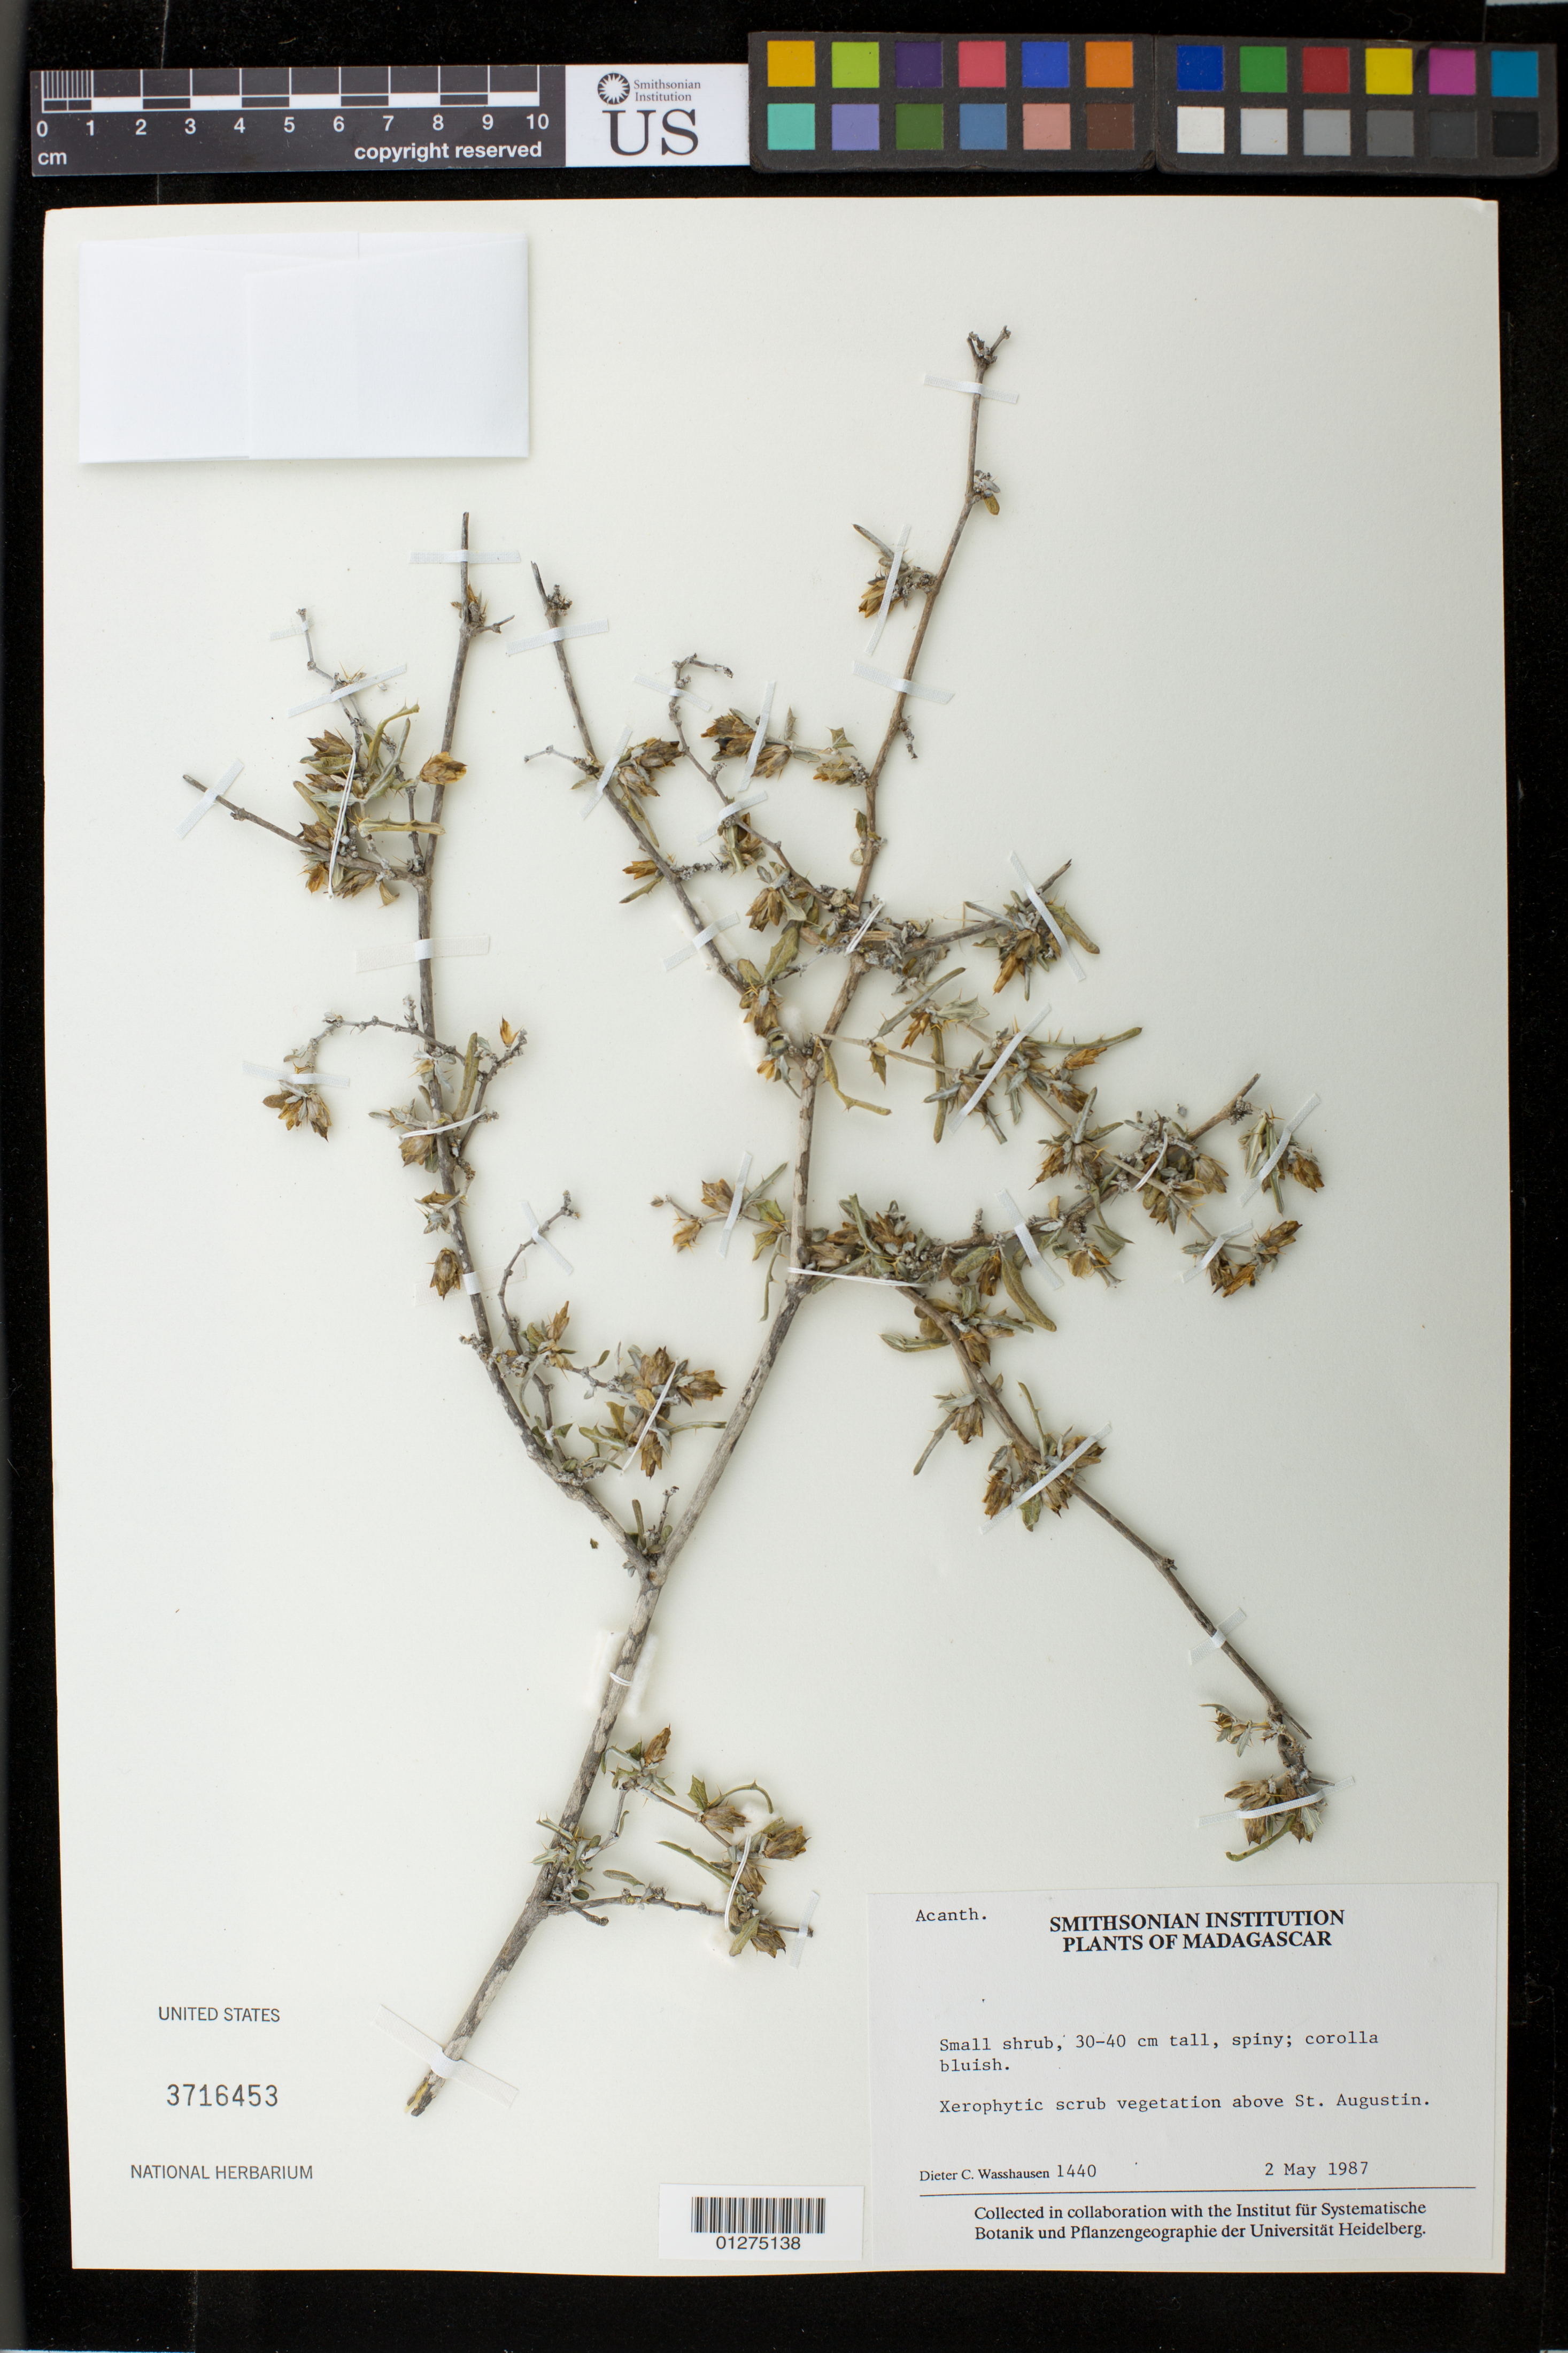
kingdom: Plantae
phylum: Tracheophyta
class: Magnoliopsida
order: Lamiales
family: Acanthaceae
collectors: D. C. Wasshausen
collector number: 1440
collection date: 1987-05-02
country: Madagascar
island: Madagascar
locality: Above St. Augustin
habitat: xerophytic scrub vegetation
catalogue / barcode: US 3716453